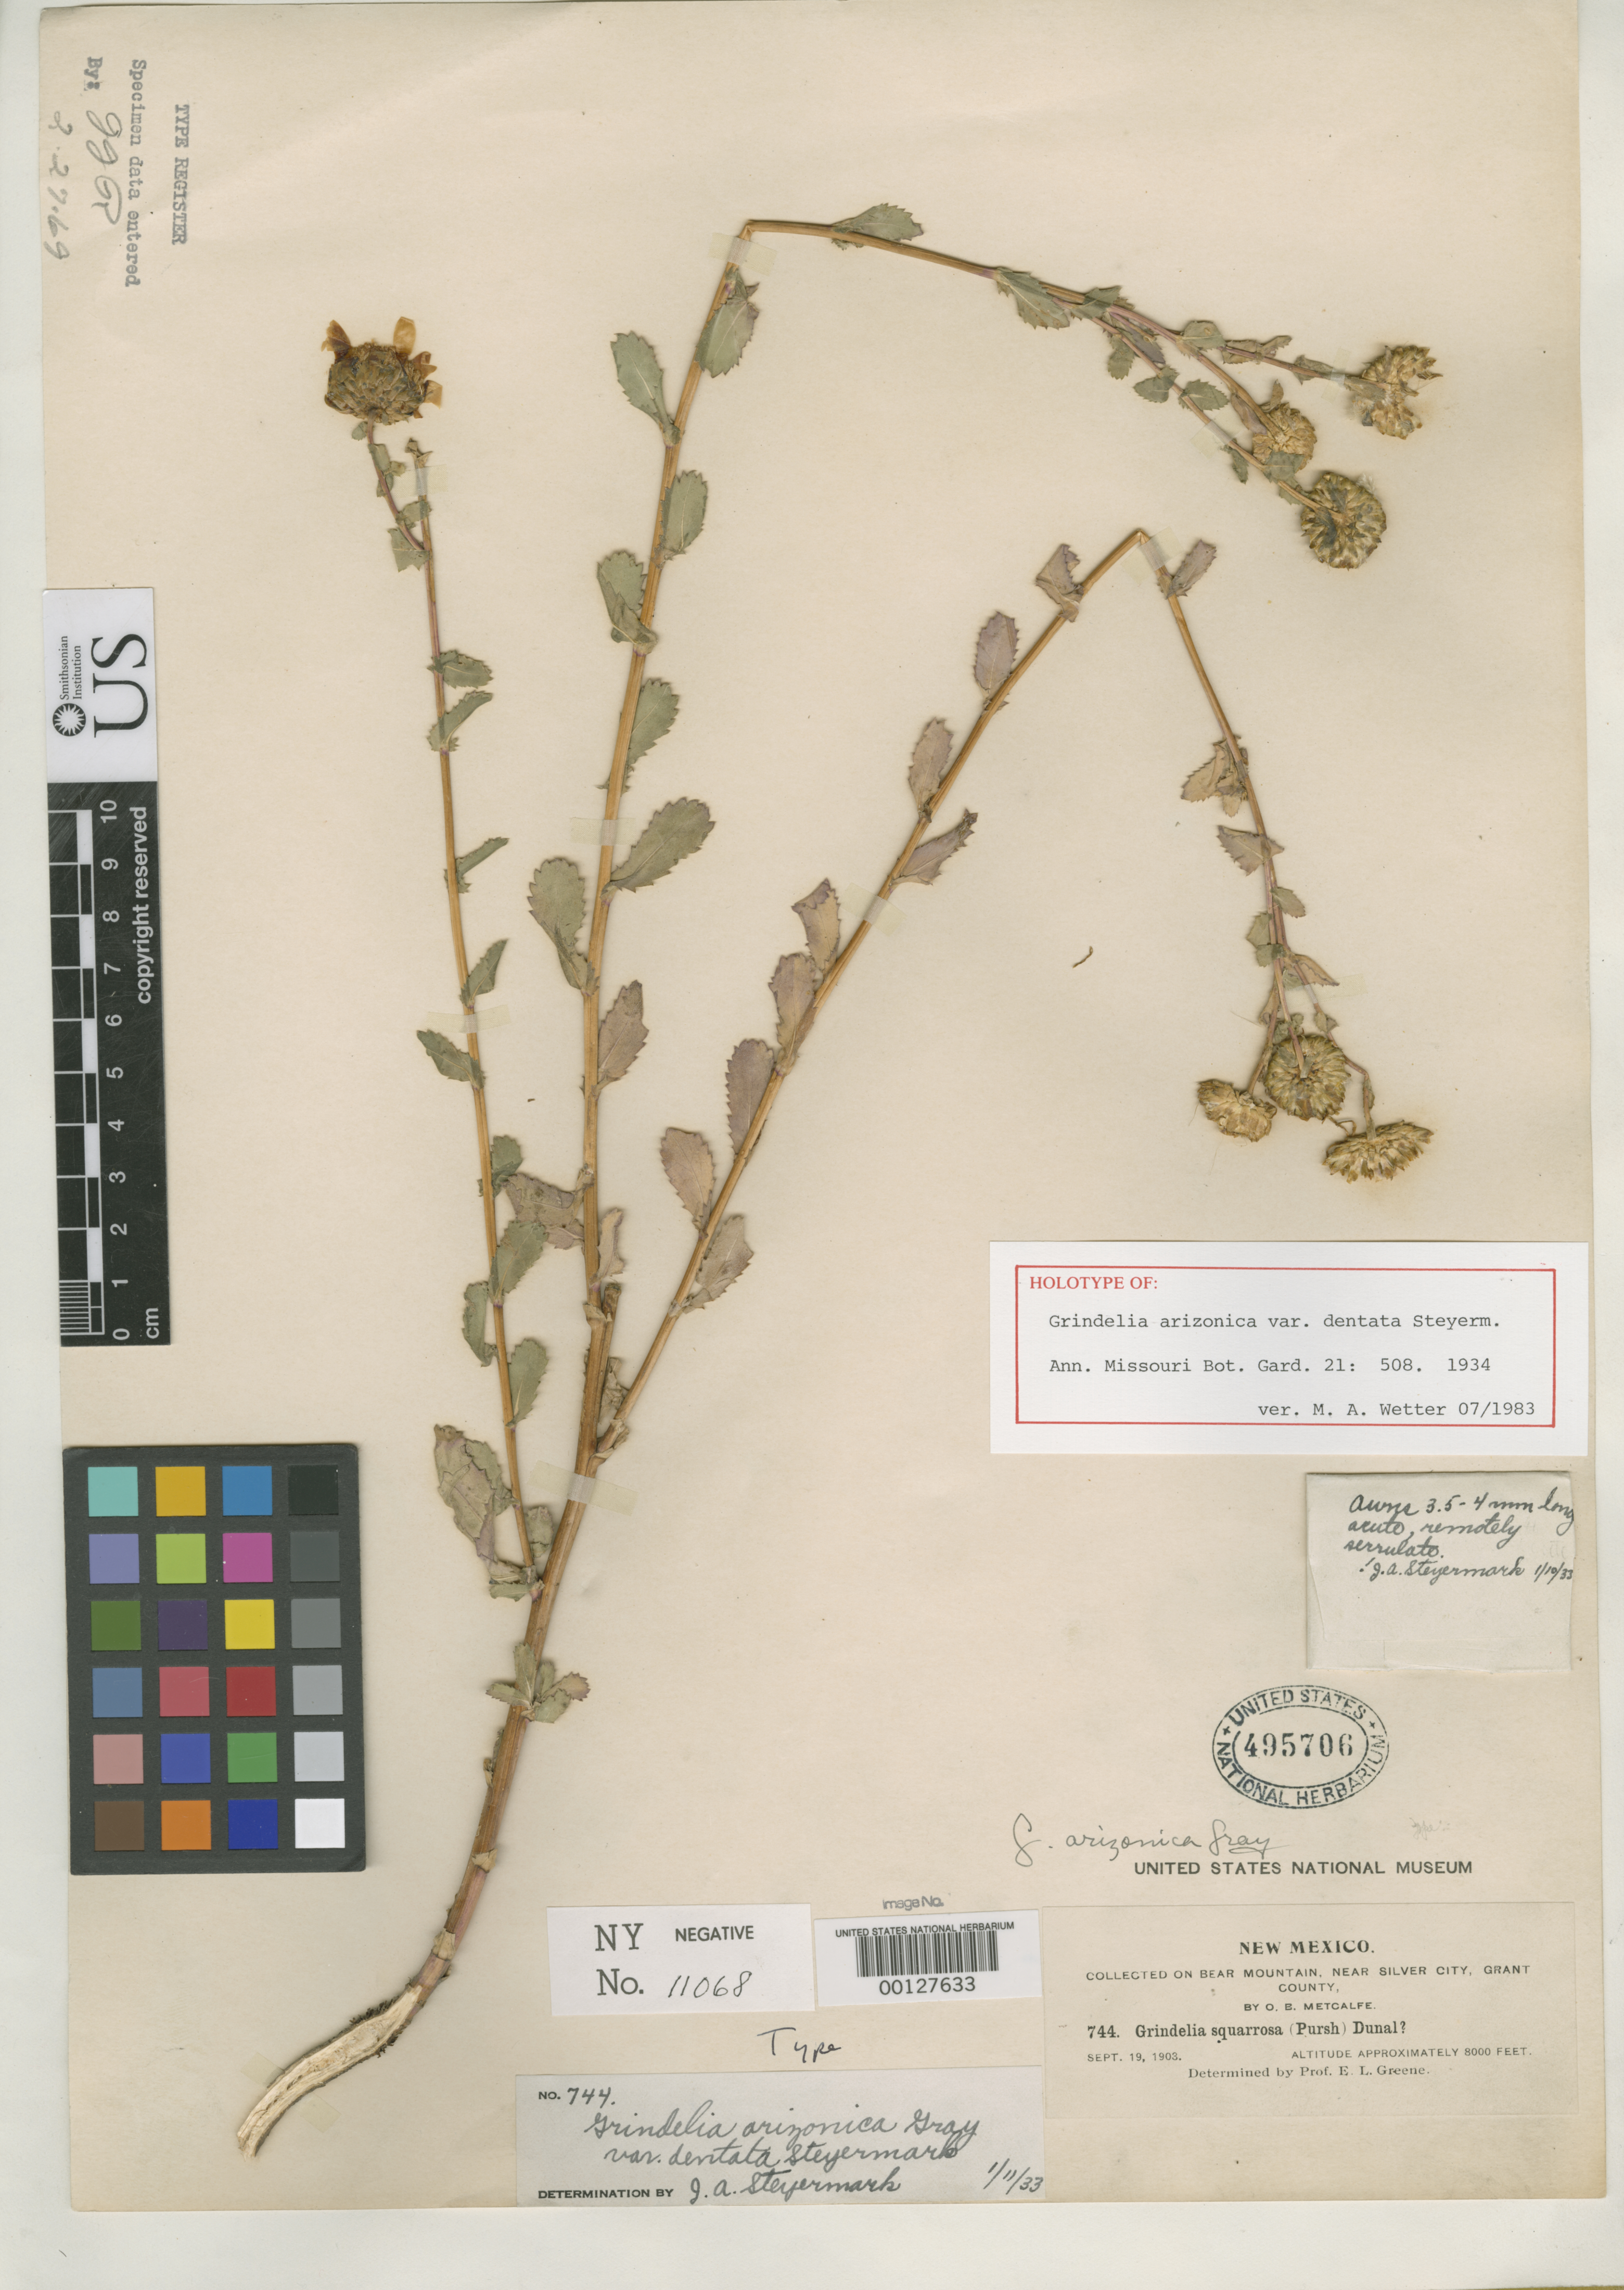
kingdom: Plantae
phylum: Tracheophyta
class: Magnoliopsida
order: Asterales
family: Asteraceae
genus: Grindelia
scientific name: Grindelia arizonica var. dentata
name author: Steyerm.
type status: Holotype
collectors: O. B. Metcalfe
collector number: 744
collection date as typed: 19 Sep 1903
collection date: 1903-09-19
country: United States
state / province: New Mexico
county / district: Grant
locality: Bear Mountain near Silver City.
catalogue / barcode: US 495706